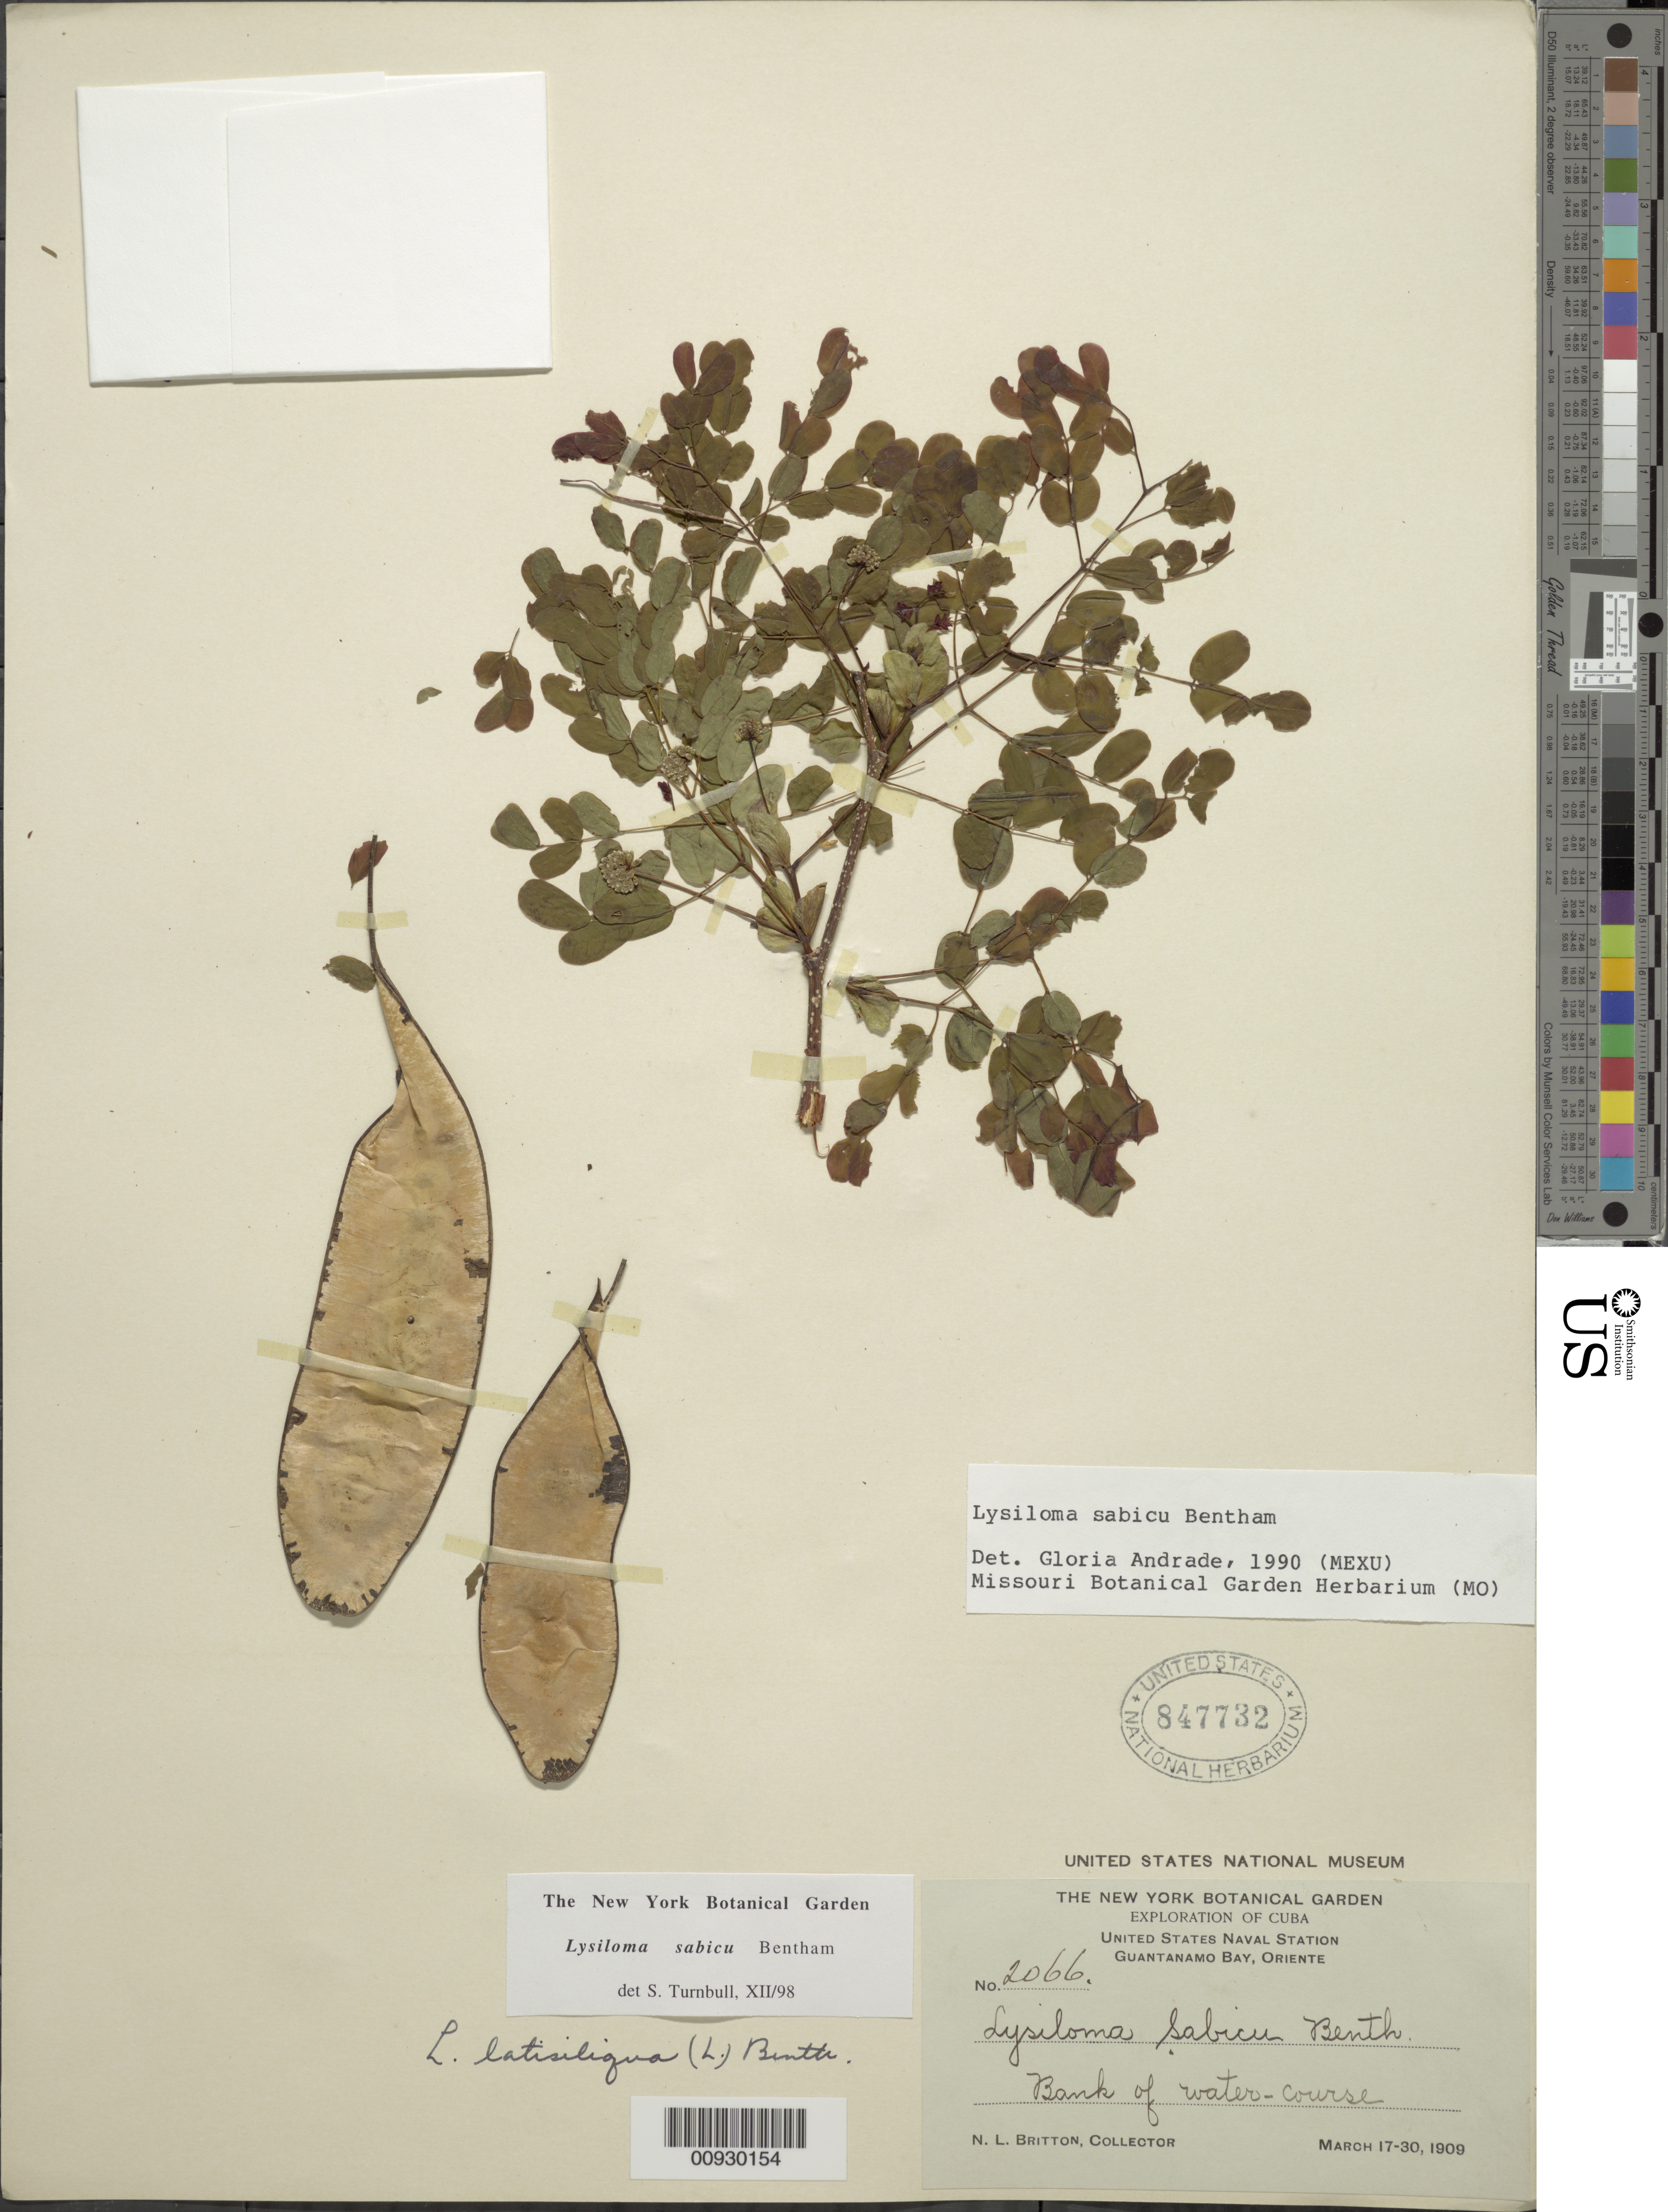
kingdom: Plantae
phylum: Tracheophyta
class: Magnoliopsida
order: Fabales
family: Fabaceae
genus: Lysiloma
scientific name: Lysiloma sabicu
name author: Benth.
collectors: N. Britton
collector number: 2066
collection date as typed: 17 Mar 1909 to 30 Mar 1909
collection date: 1909-03-17/1909-03-30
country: Cuba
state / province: Guantanamo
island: Cuba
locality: United States Naval Station, Guantánamo Bay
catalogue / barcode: US 847732